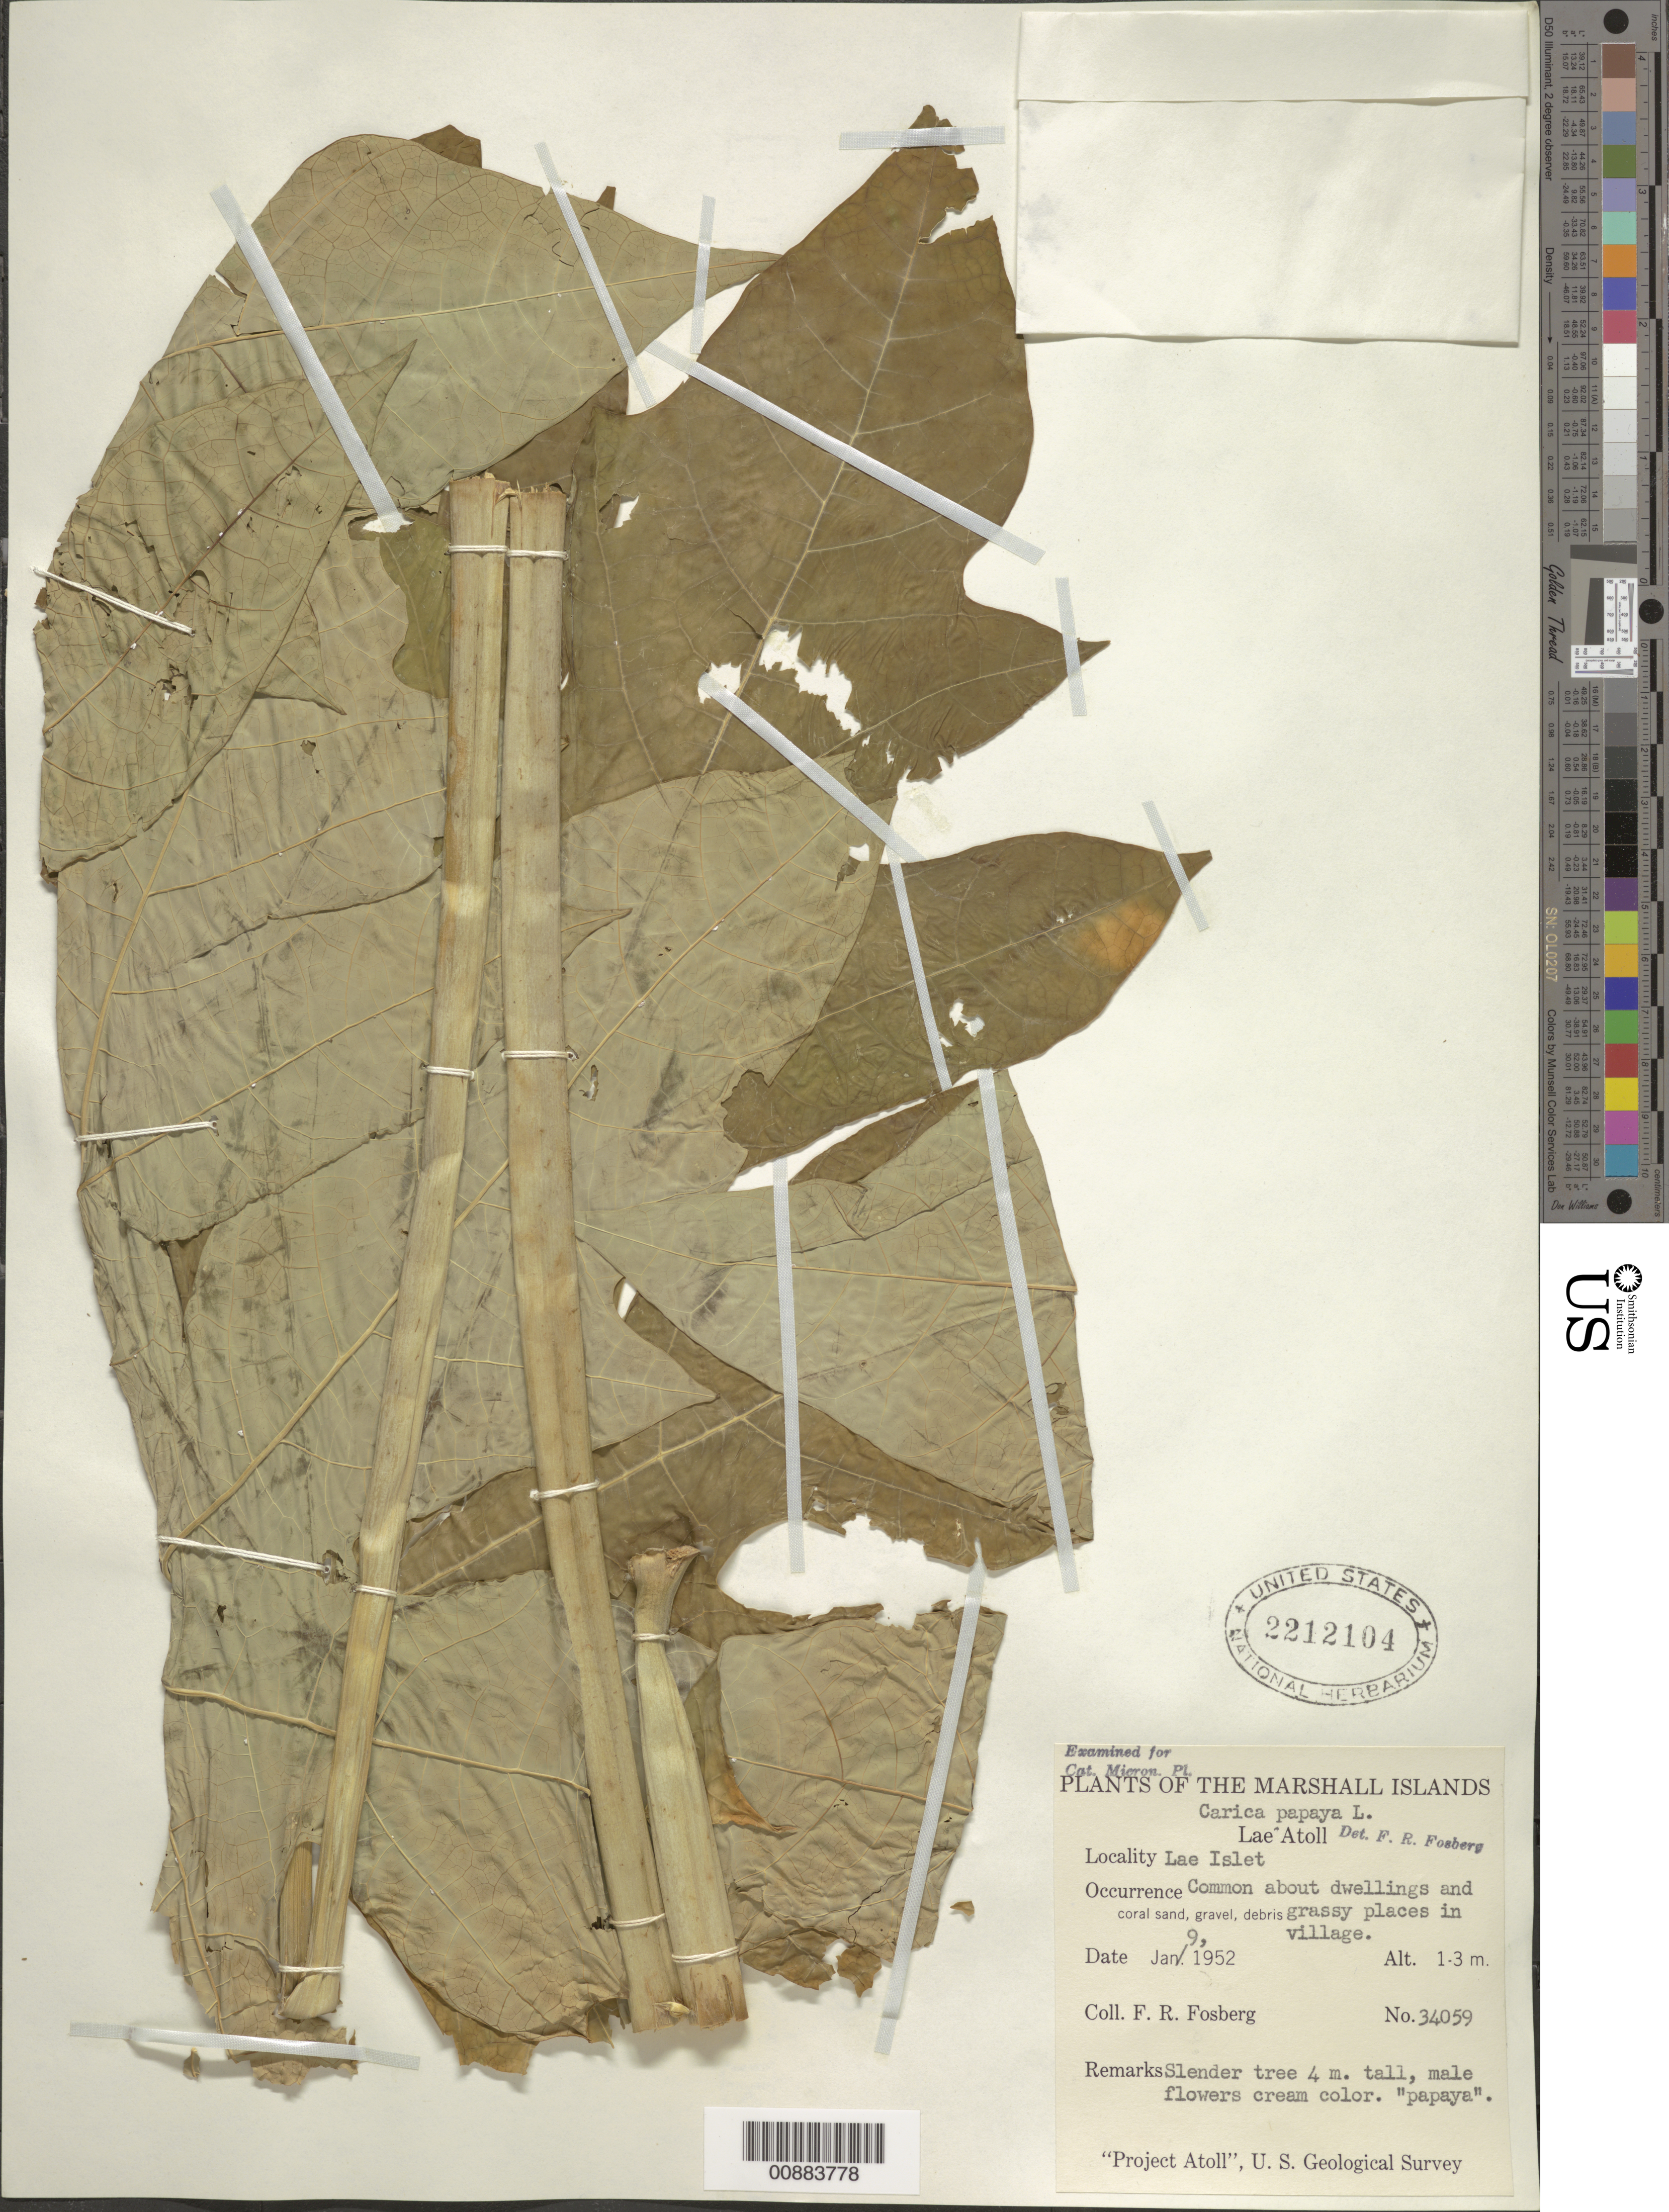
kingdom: Plantae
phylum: Tracheophyta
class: Magnoliopsida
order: Brassicales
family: Caricaceae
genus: Carica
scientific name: Carica papaya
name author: L.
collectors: F. R. Fosberg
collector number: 34059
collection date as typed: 09 Jan 1952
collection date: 1952-01-09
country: Marshall Islands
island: Lae Atoll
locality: () Lae Islet.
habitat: Coral sand, gravel, debris. Common about dwellings and some grassy places in village.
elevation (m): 1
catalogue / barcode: US 2212104